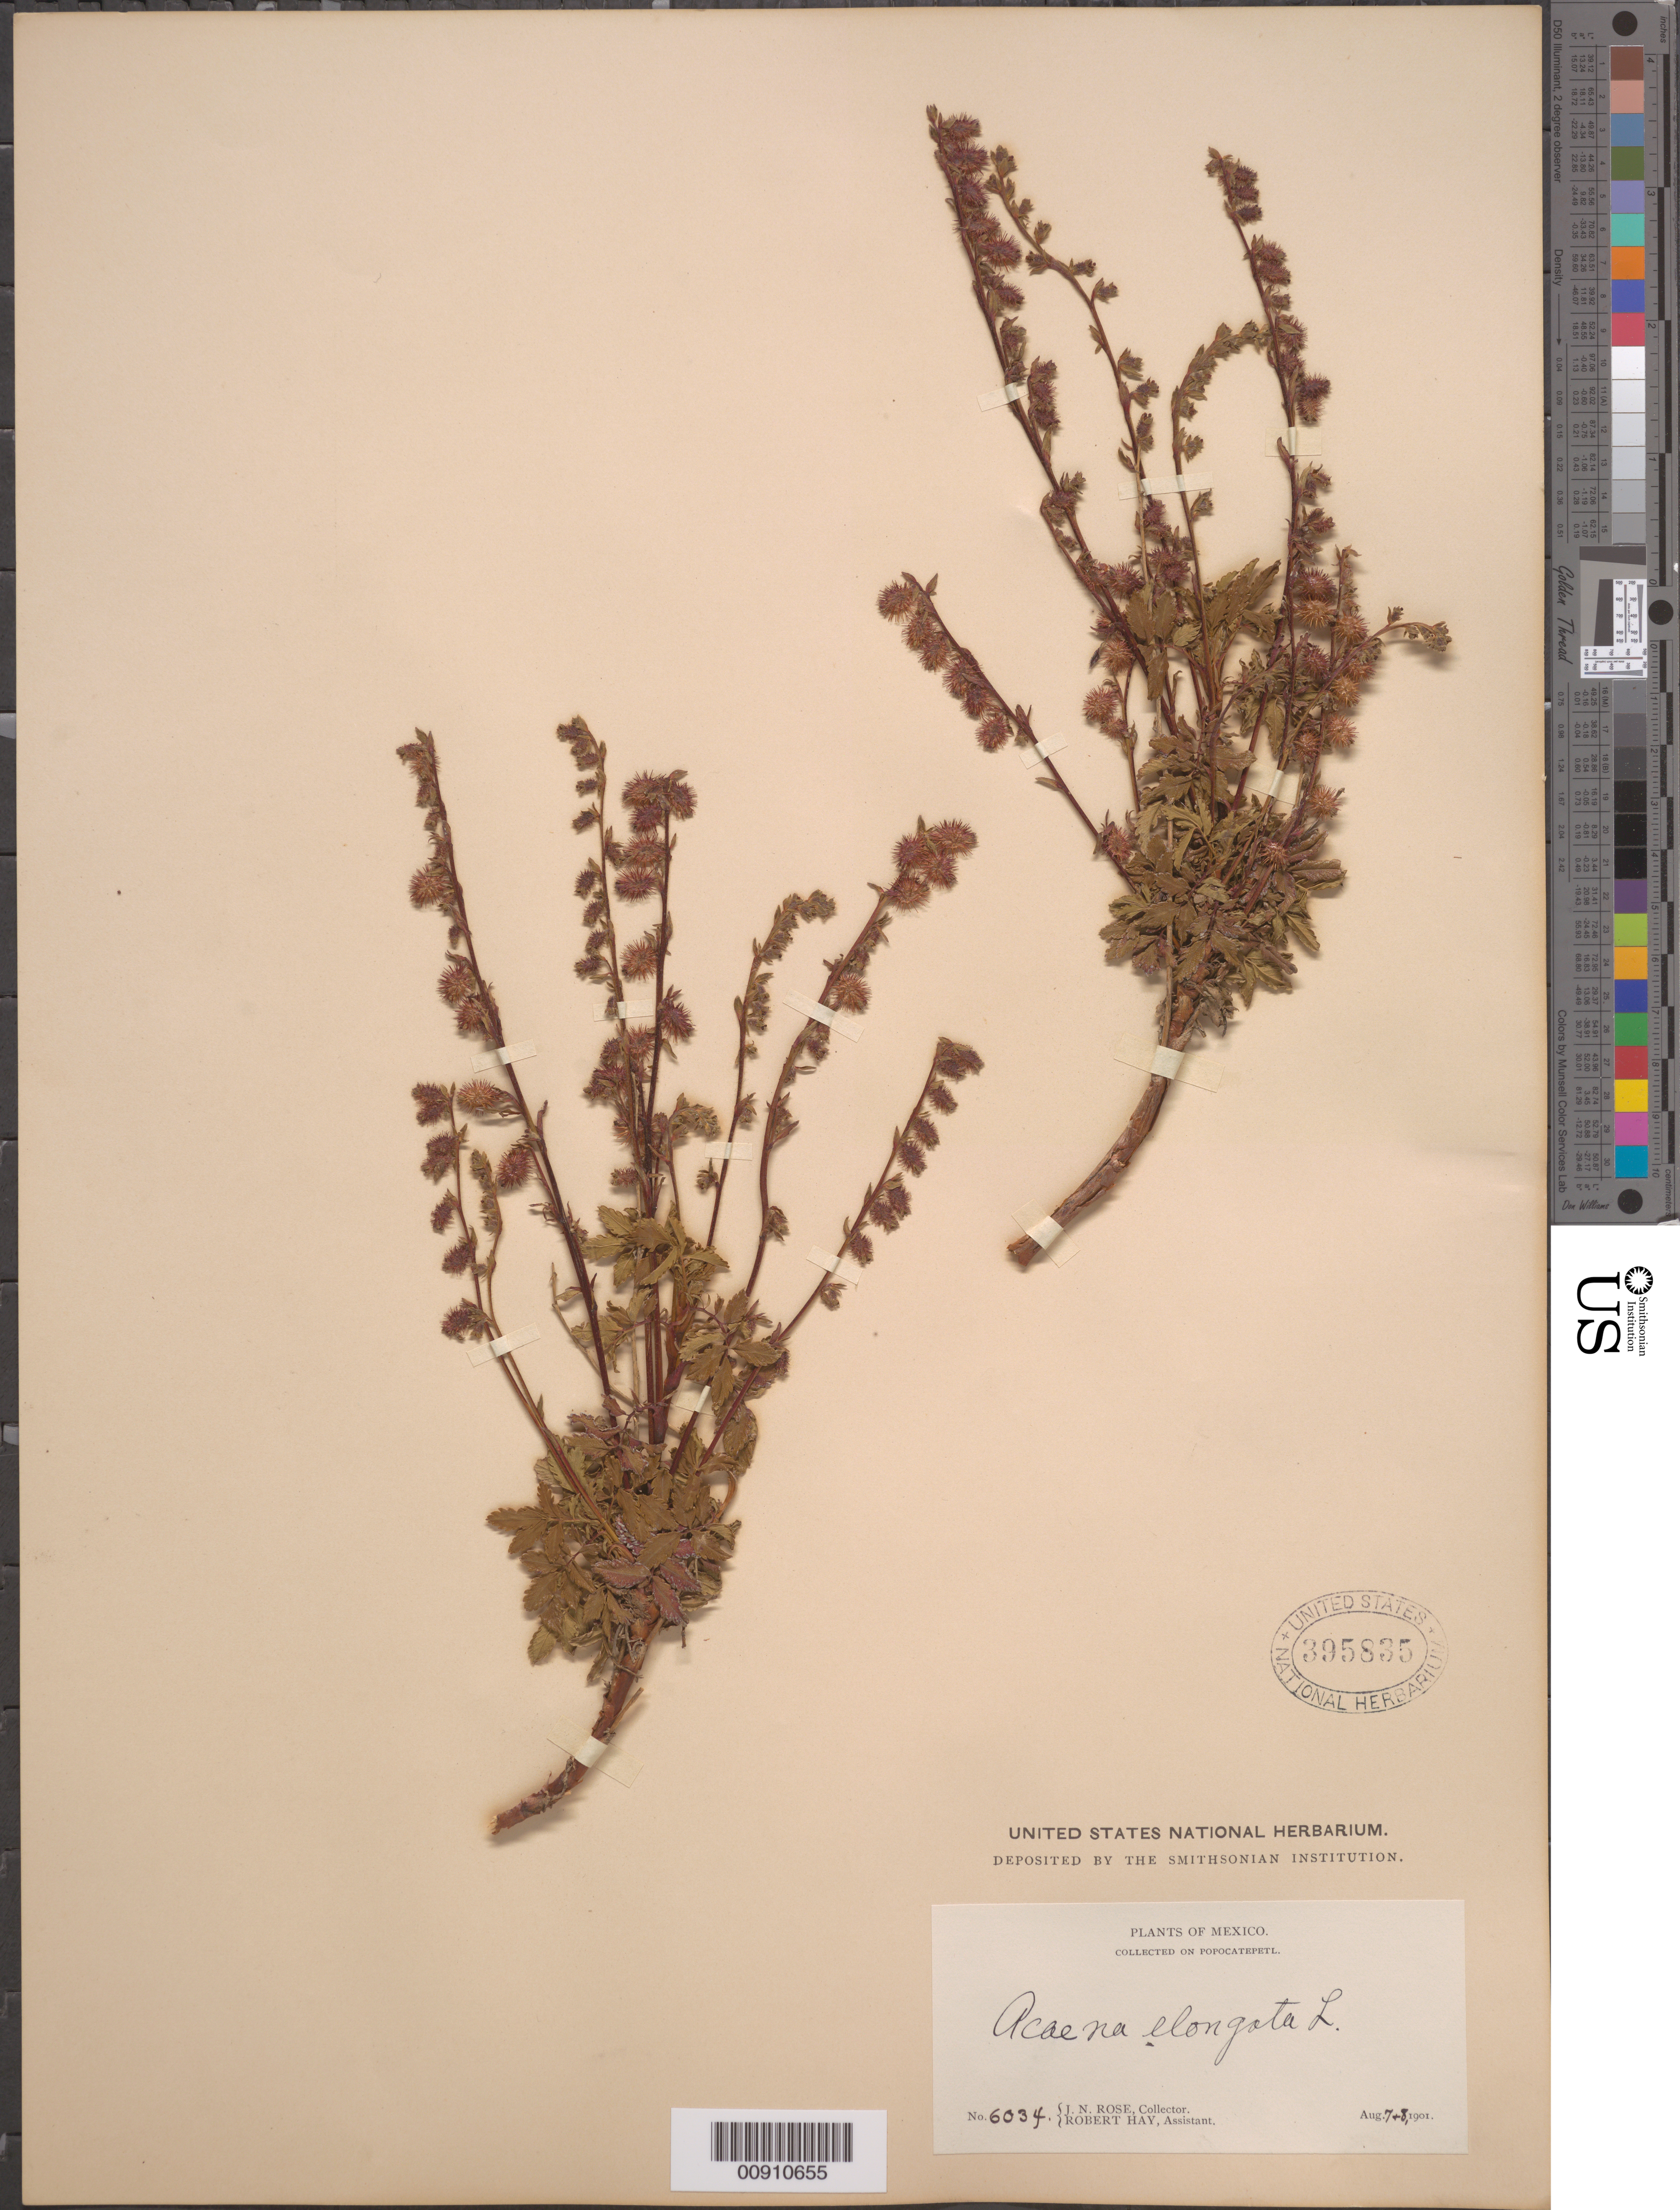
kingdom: Plantae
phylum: Tracheophyta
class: Magnoliopsida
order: Rosales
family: Rosaceae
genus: Acaena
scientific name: Acaena elongata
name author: L.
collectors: J. N. Rose & R. Hay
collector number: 6034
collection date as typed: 07 Aug 1901 to 08 Aug 1901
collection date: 1901-08-07/1901-08-08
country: Mexico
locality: Popocatepetl.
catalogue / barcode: US 395835